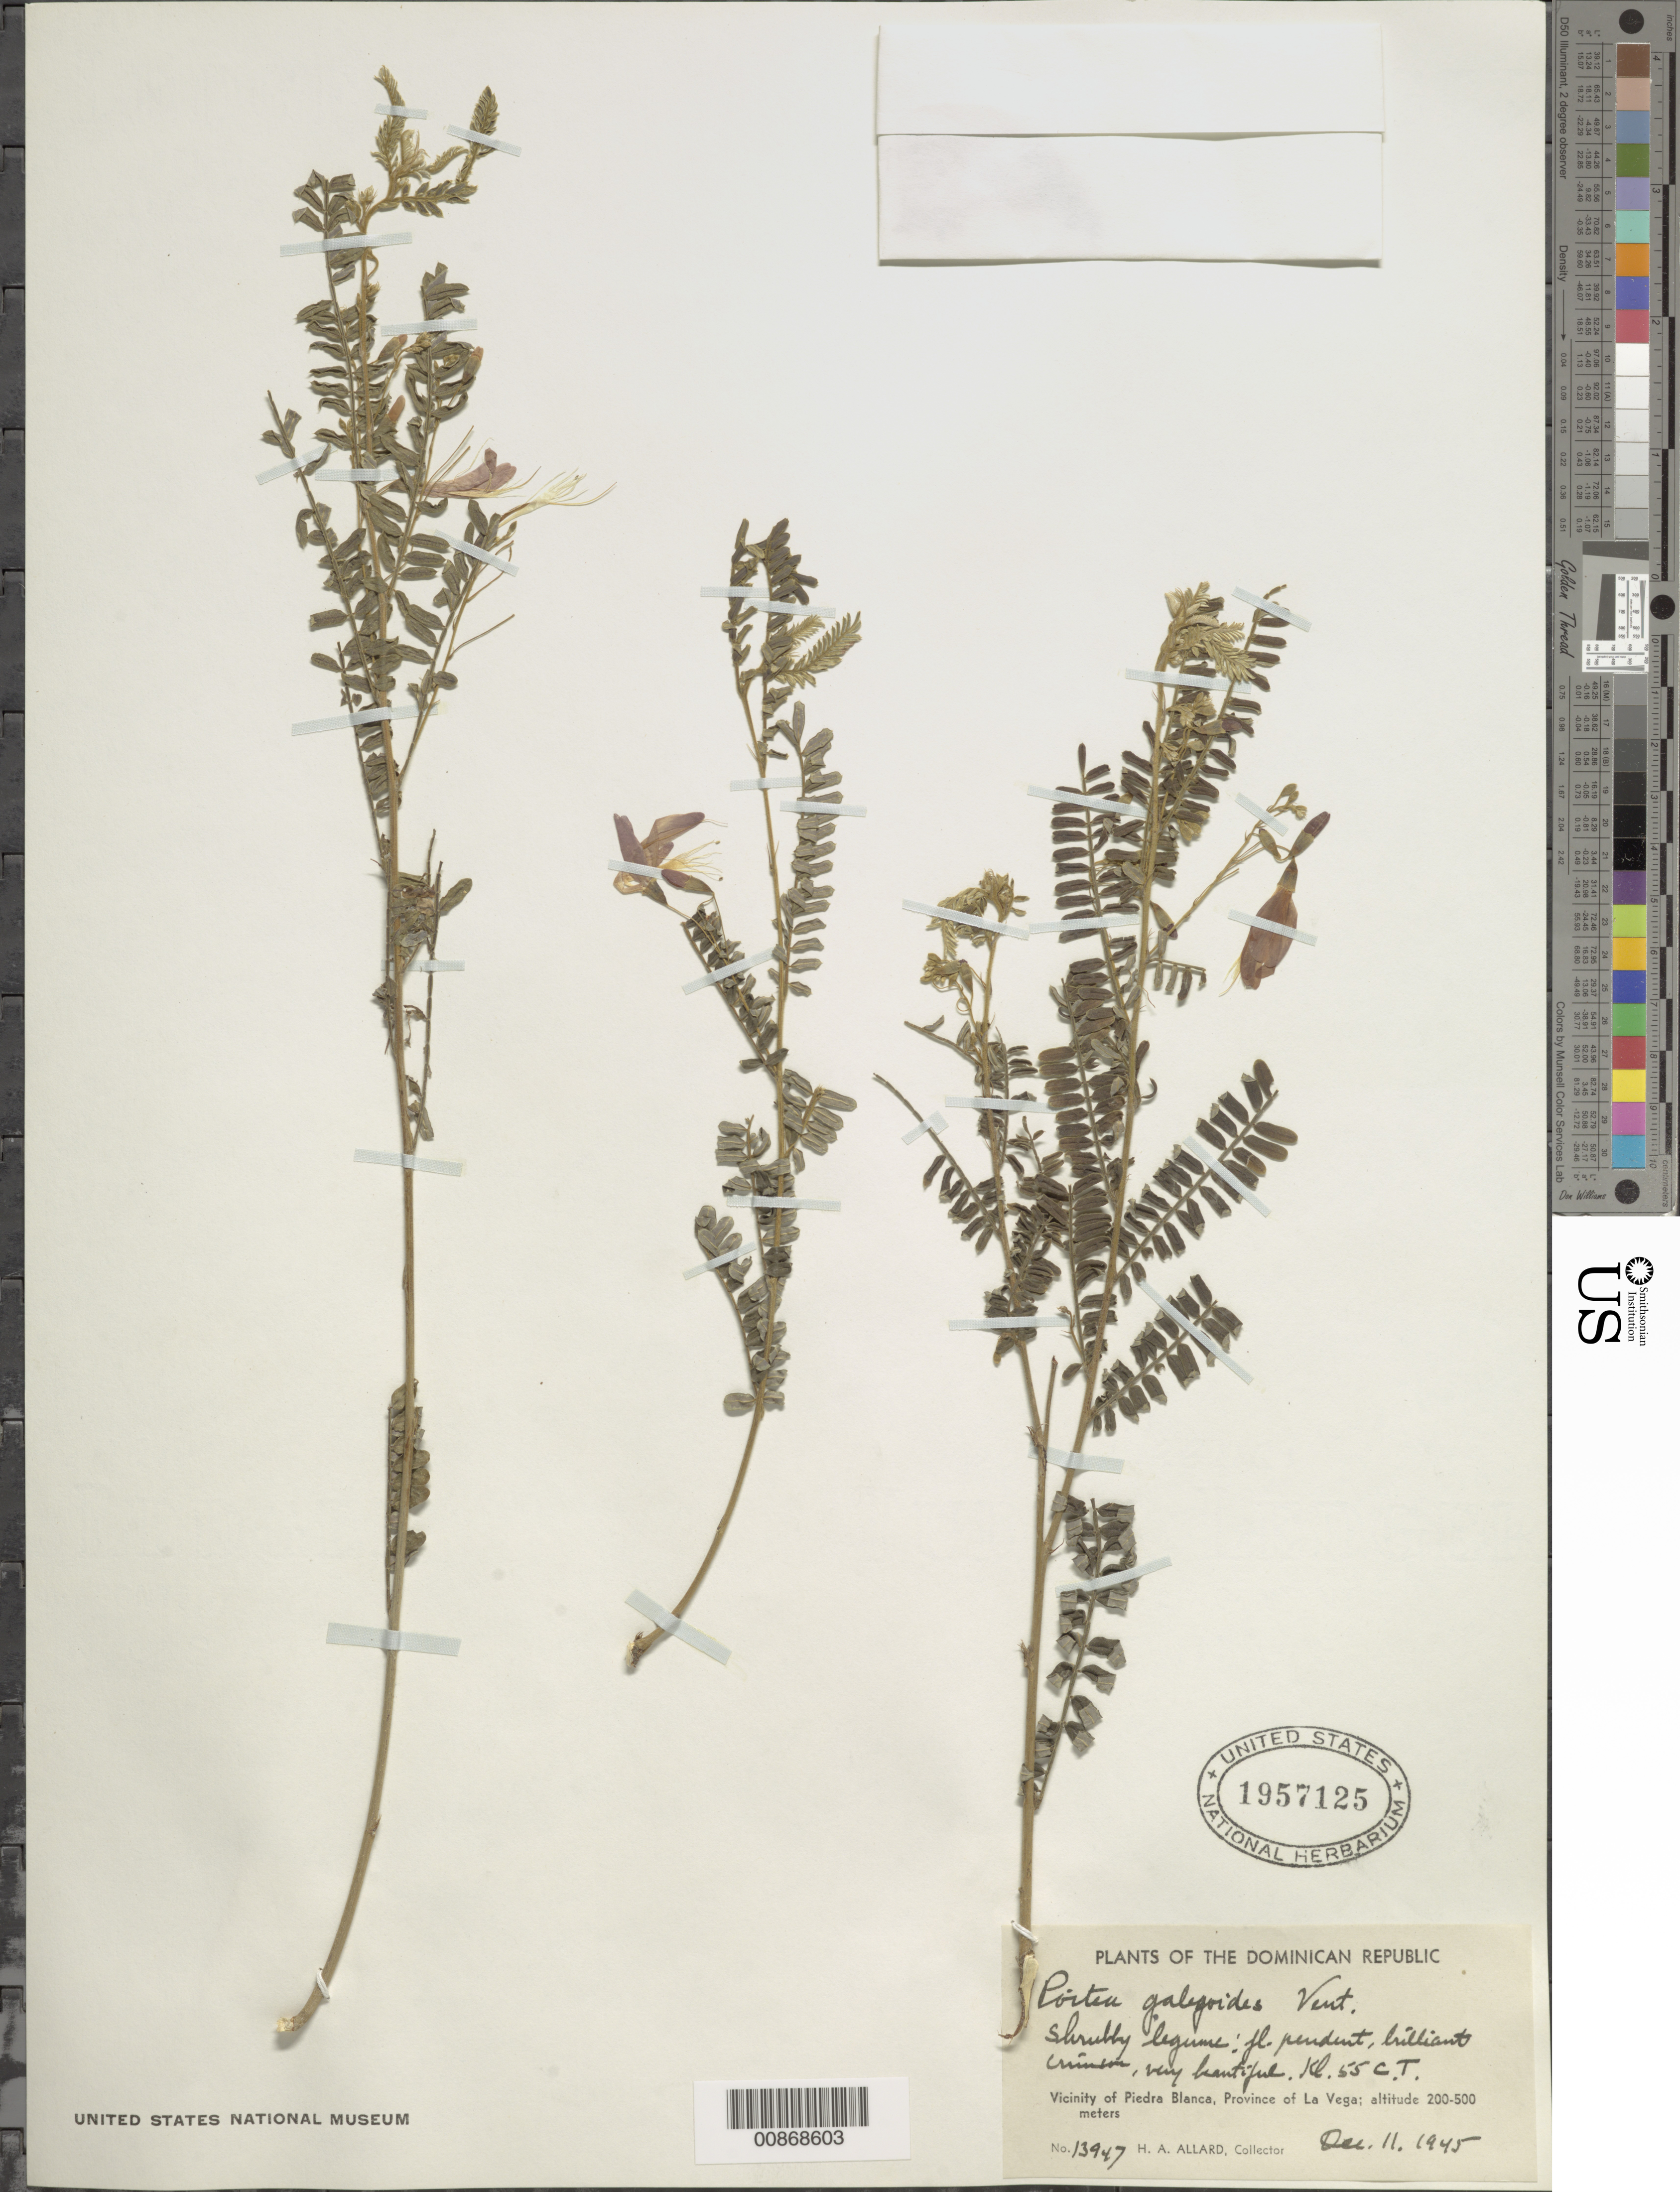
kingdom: Plantae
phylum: Tracheophyta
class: Magnoliopsida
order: Fabales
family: Fabaceae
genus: Poitea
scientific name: Poitea galegoides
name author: Vent.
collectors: H. A. Allard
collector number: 13947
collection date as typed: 11 Dec 1945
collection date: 1945-12-11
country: Dominican Republic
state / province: La Vega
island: Hispaniola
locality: Vicinity of Piedra Blanca. Km 55 C.T.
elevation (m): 200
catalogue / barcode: US 1957125